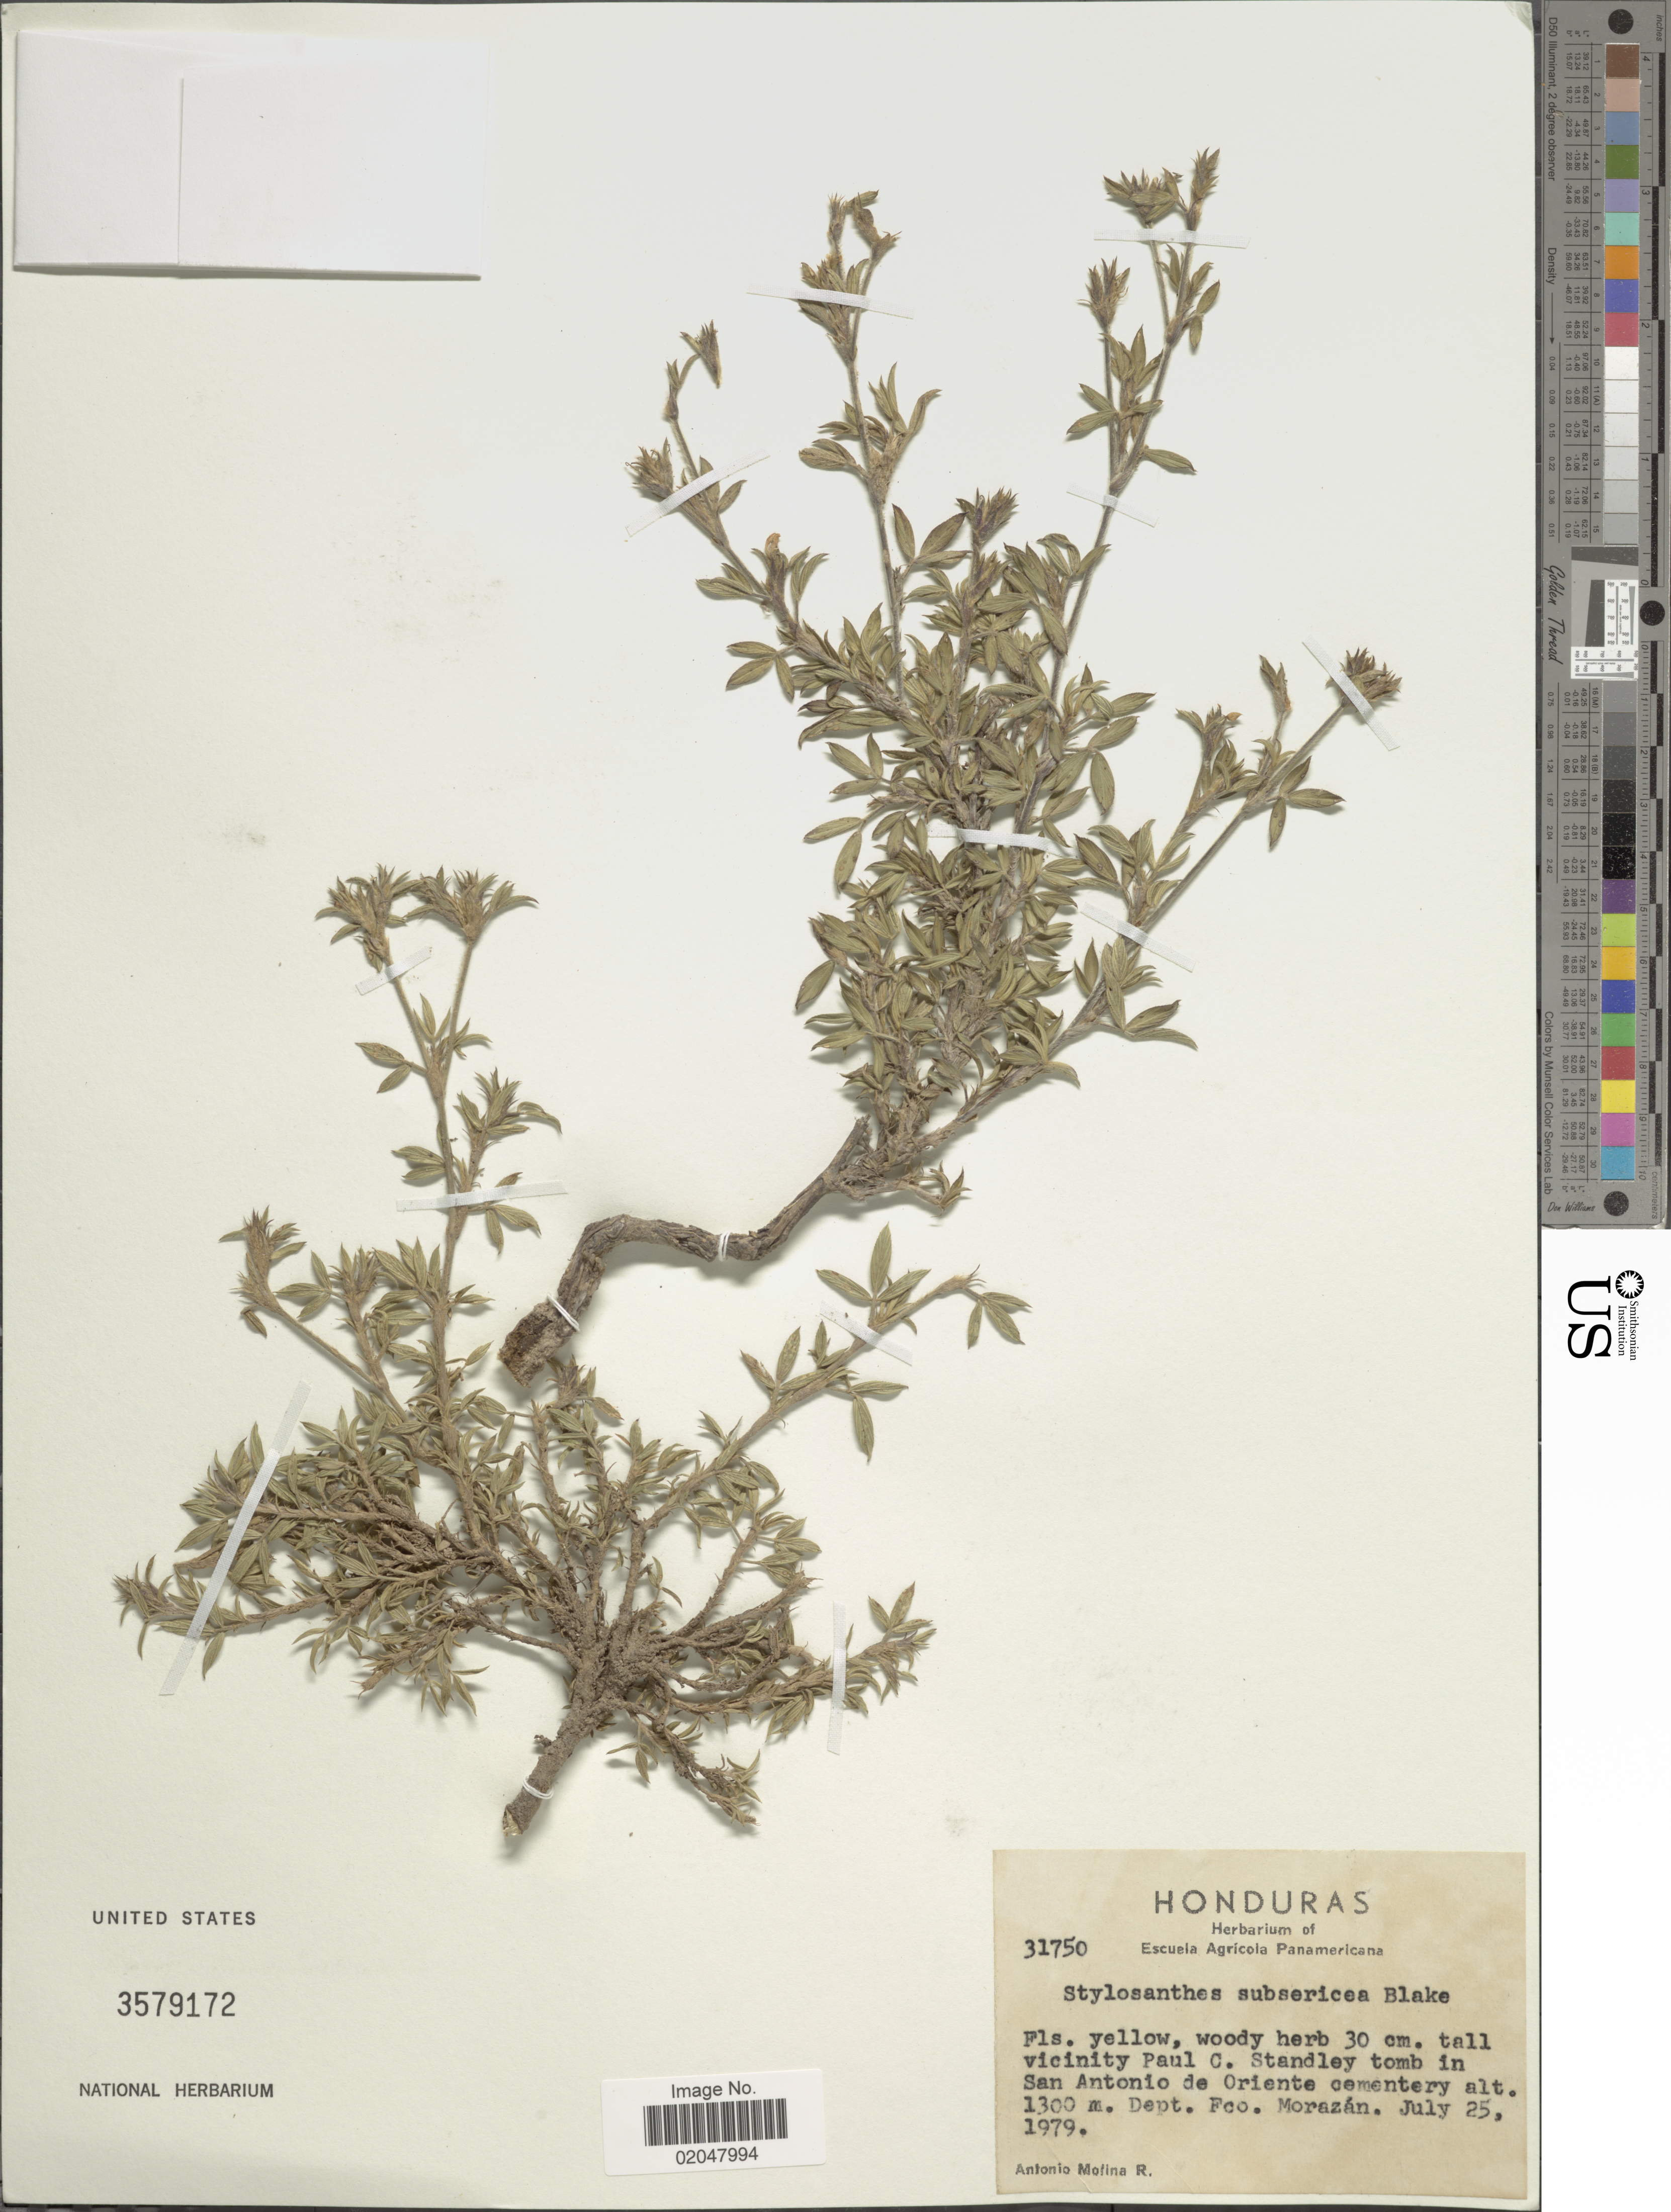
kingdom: Plantae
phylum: Tracheophyta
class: Magnoliopsida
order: Fabales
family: Fabaceae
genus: Stylosanthes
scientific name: Stylosanthes subsericea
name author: S.F. Blake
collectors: A. Molina R.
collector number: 31750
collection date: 1979-07-25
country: Honduras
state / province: Fco. Morazán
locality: Vicinity Paul C. Standley tomb in San Antonio de Oriente cemetery [unsure placement]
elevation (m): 1300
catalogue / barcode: US 3579172